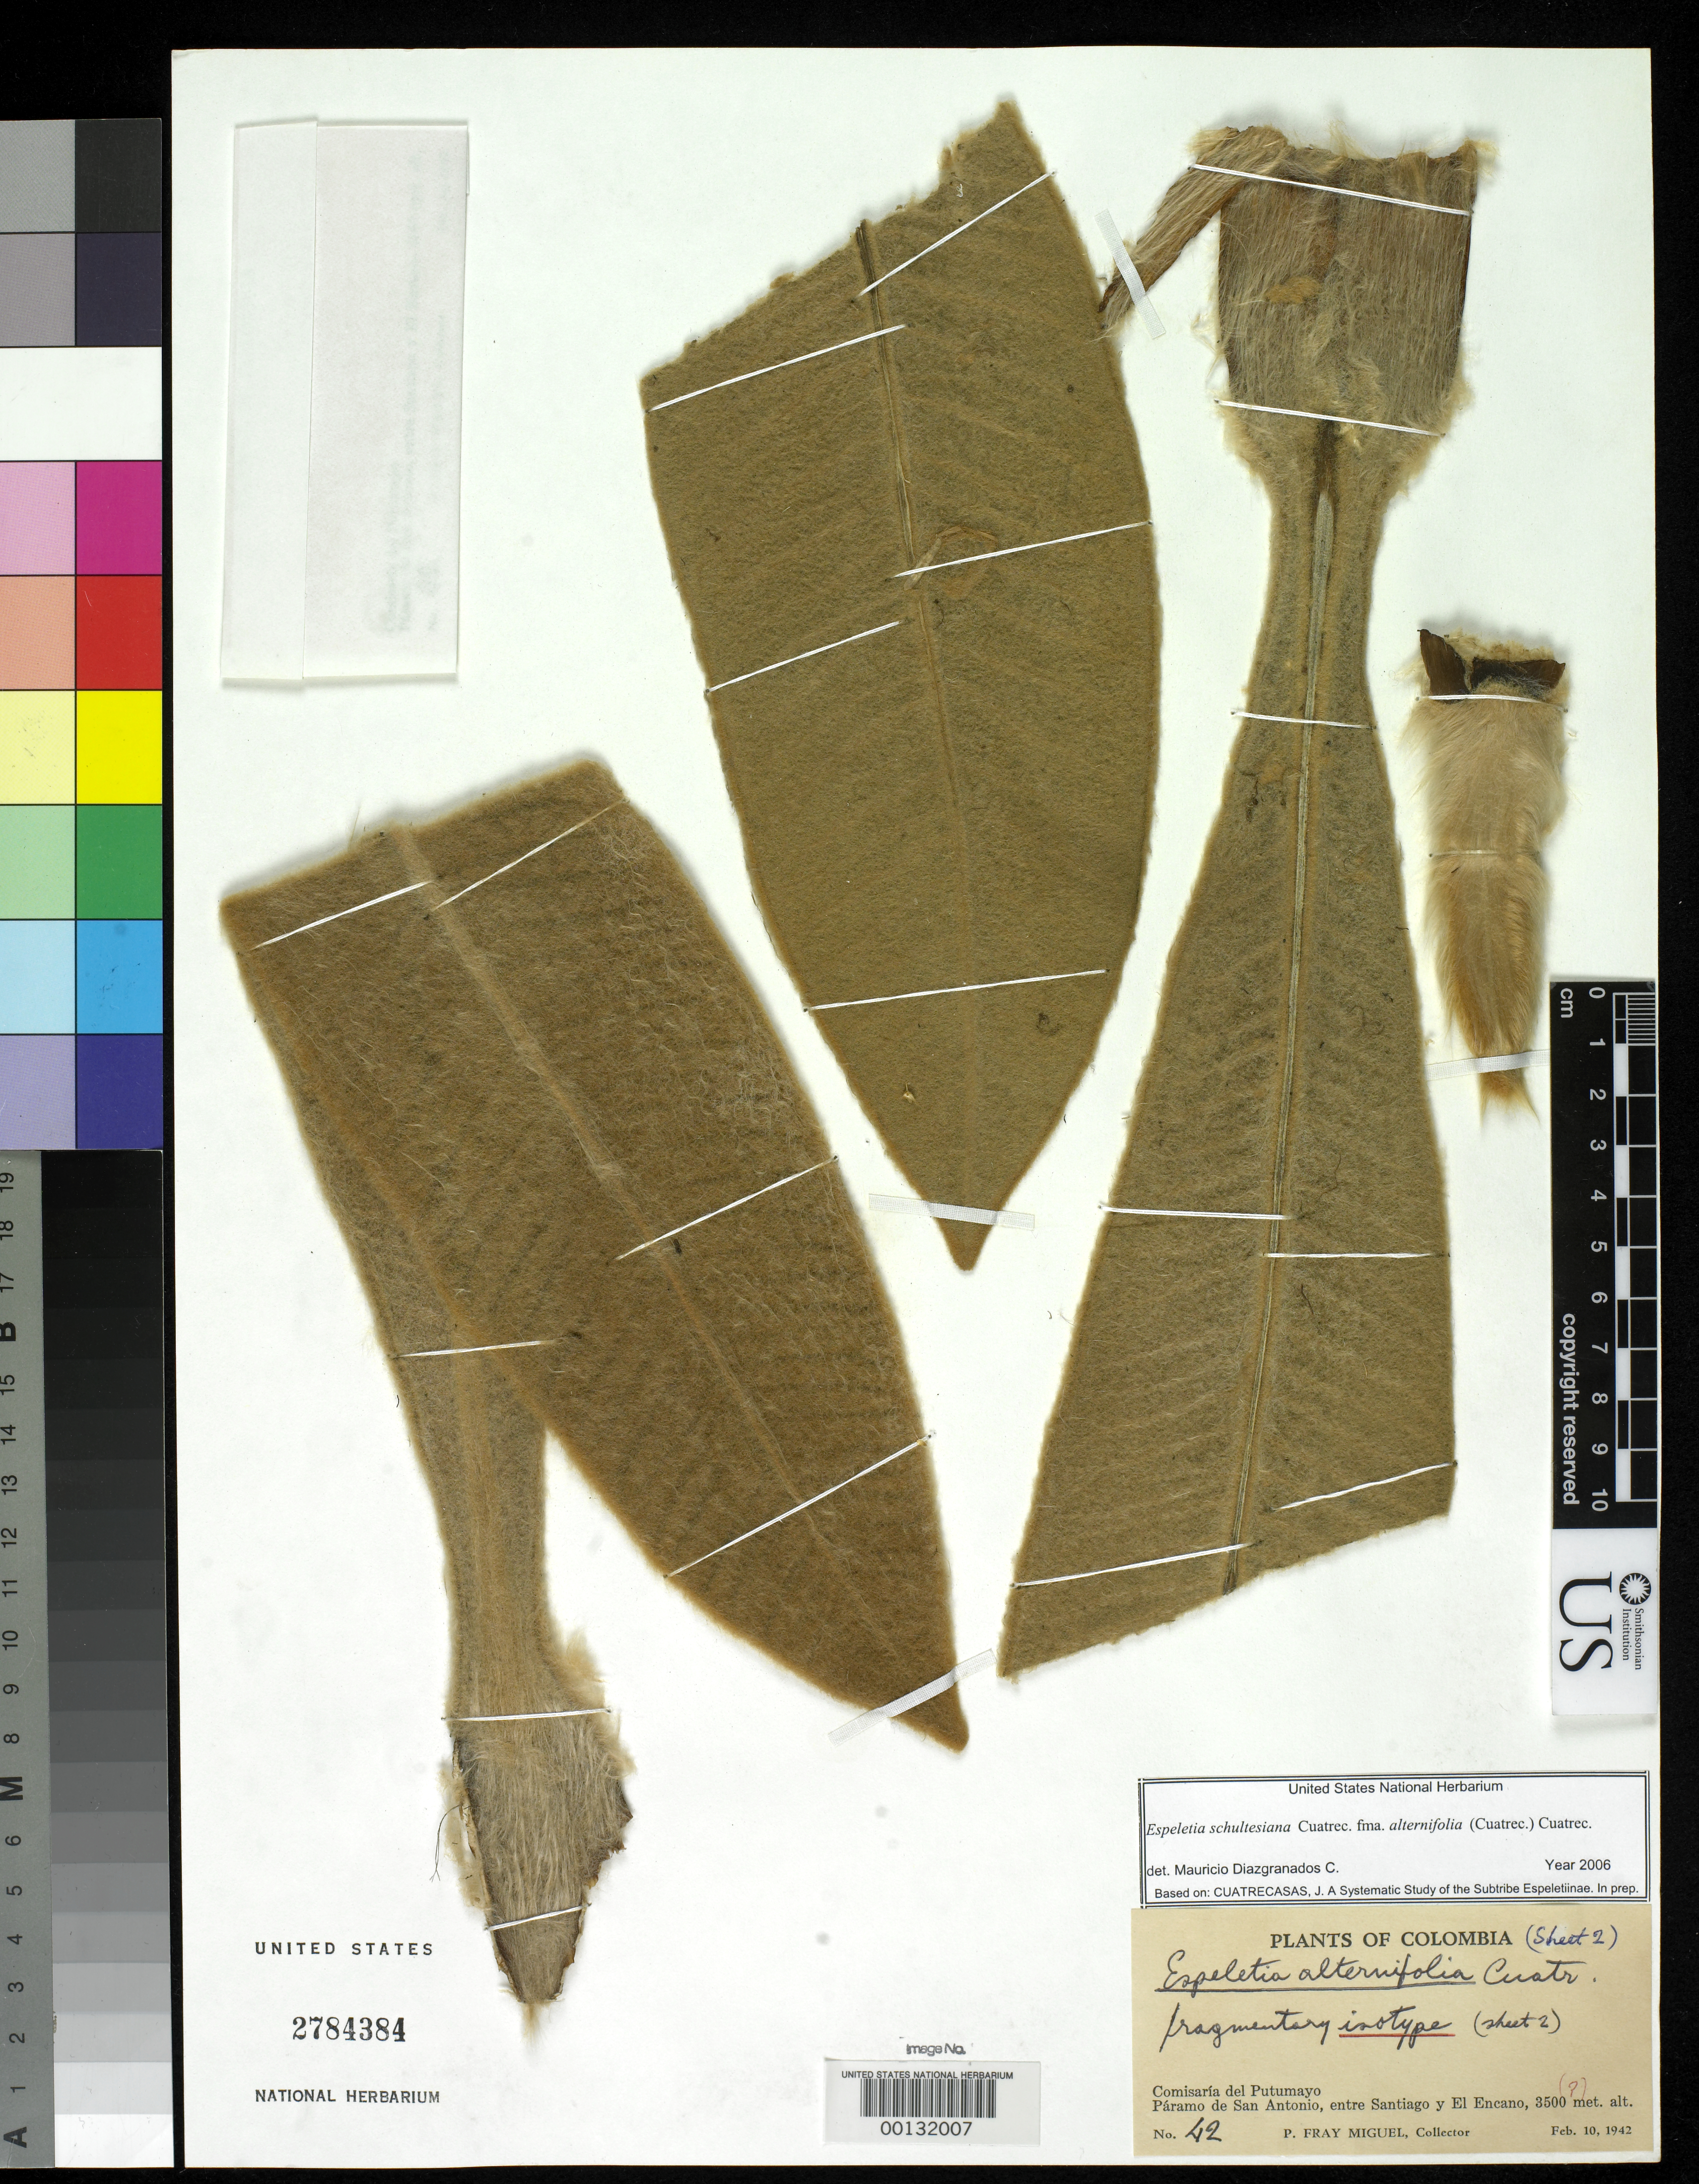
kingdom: Plantae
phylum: Tracheophyta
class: Magnoliopsida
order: Asterales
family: Asteraceae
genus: Espeletia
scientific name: Espeletia alternifolia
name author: Cuatrec.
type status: Isotype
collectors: F. Miguel de Ipiales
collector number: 42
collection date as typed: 10 Feb 1942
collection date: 1942-02-10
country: Colombia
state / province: Putumayo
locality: Páramo de San Antonia del Bordoncillo between Santiago and El Encaño.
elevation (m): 3500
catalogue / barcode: US 2784384